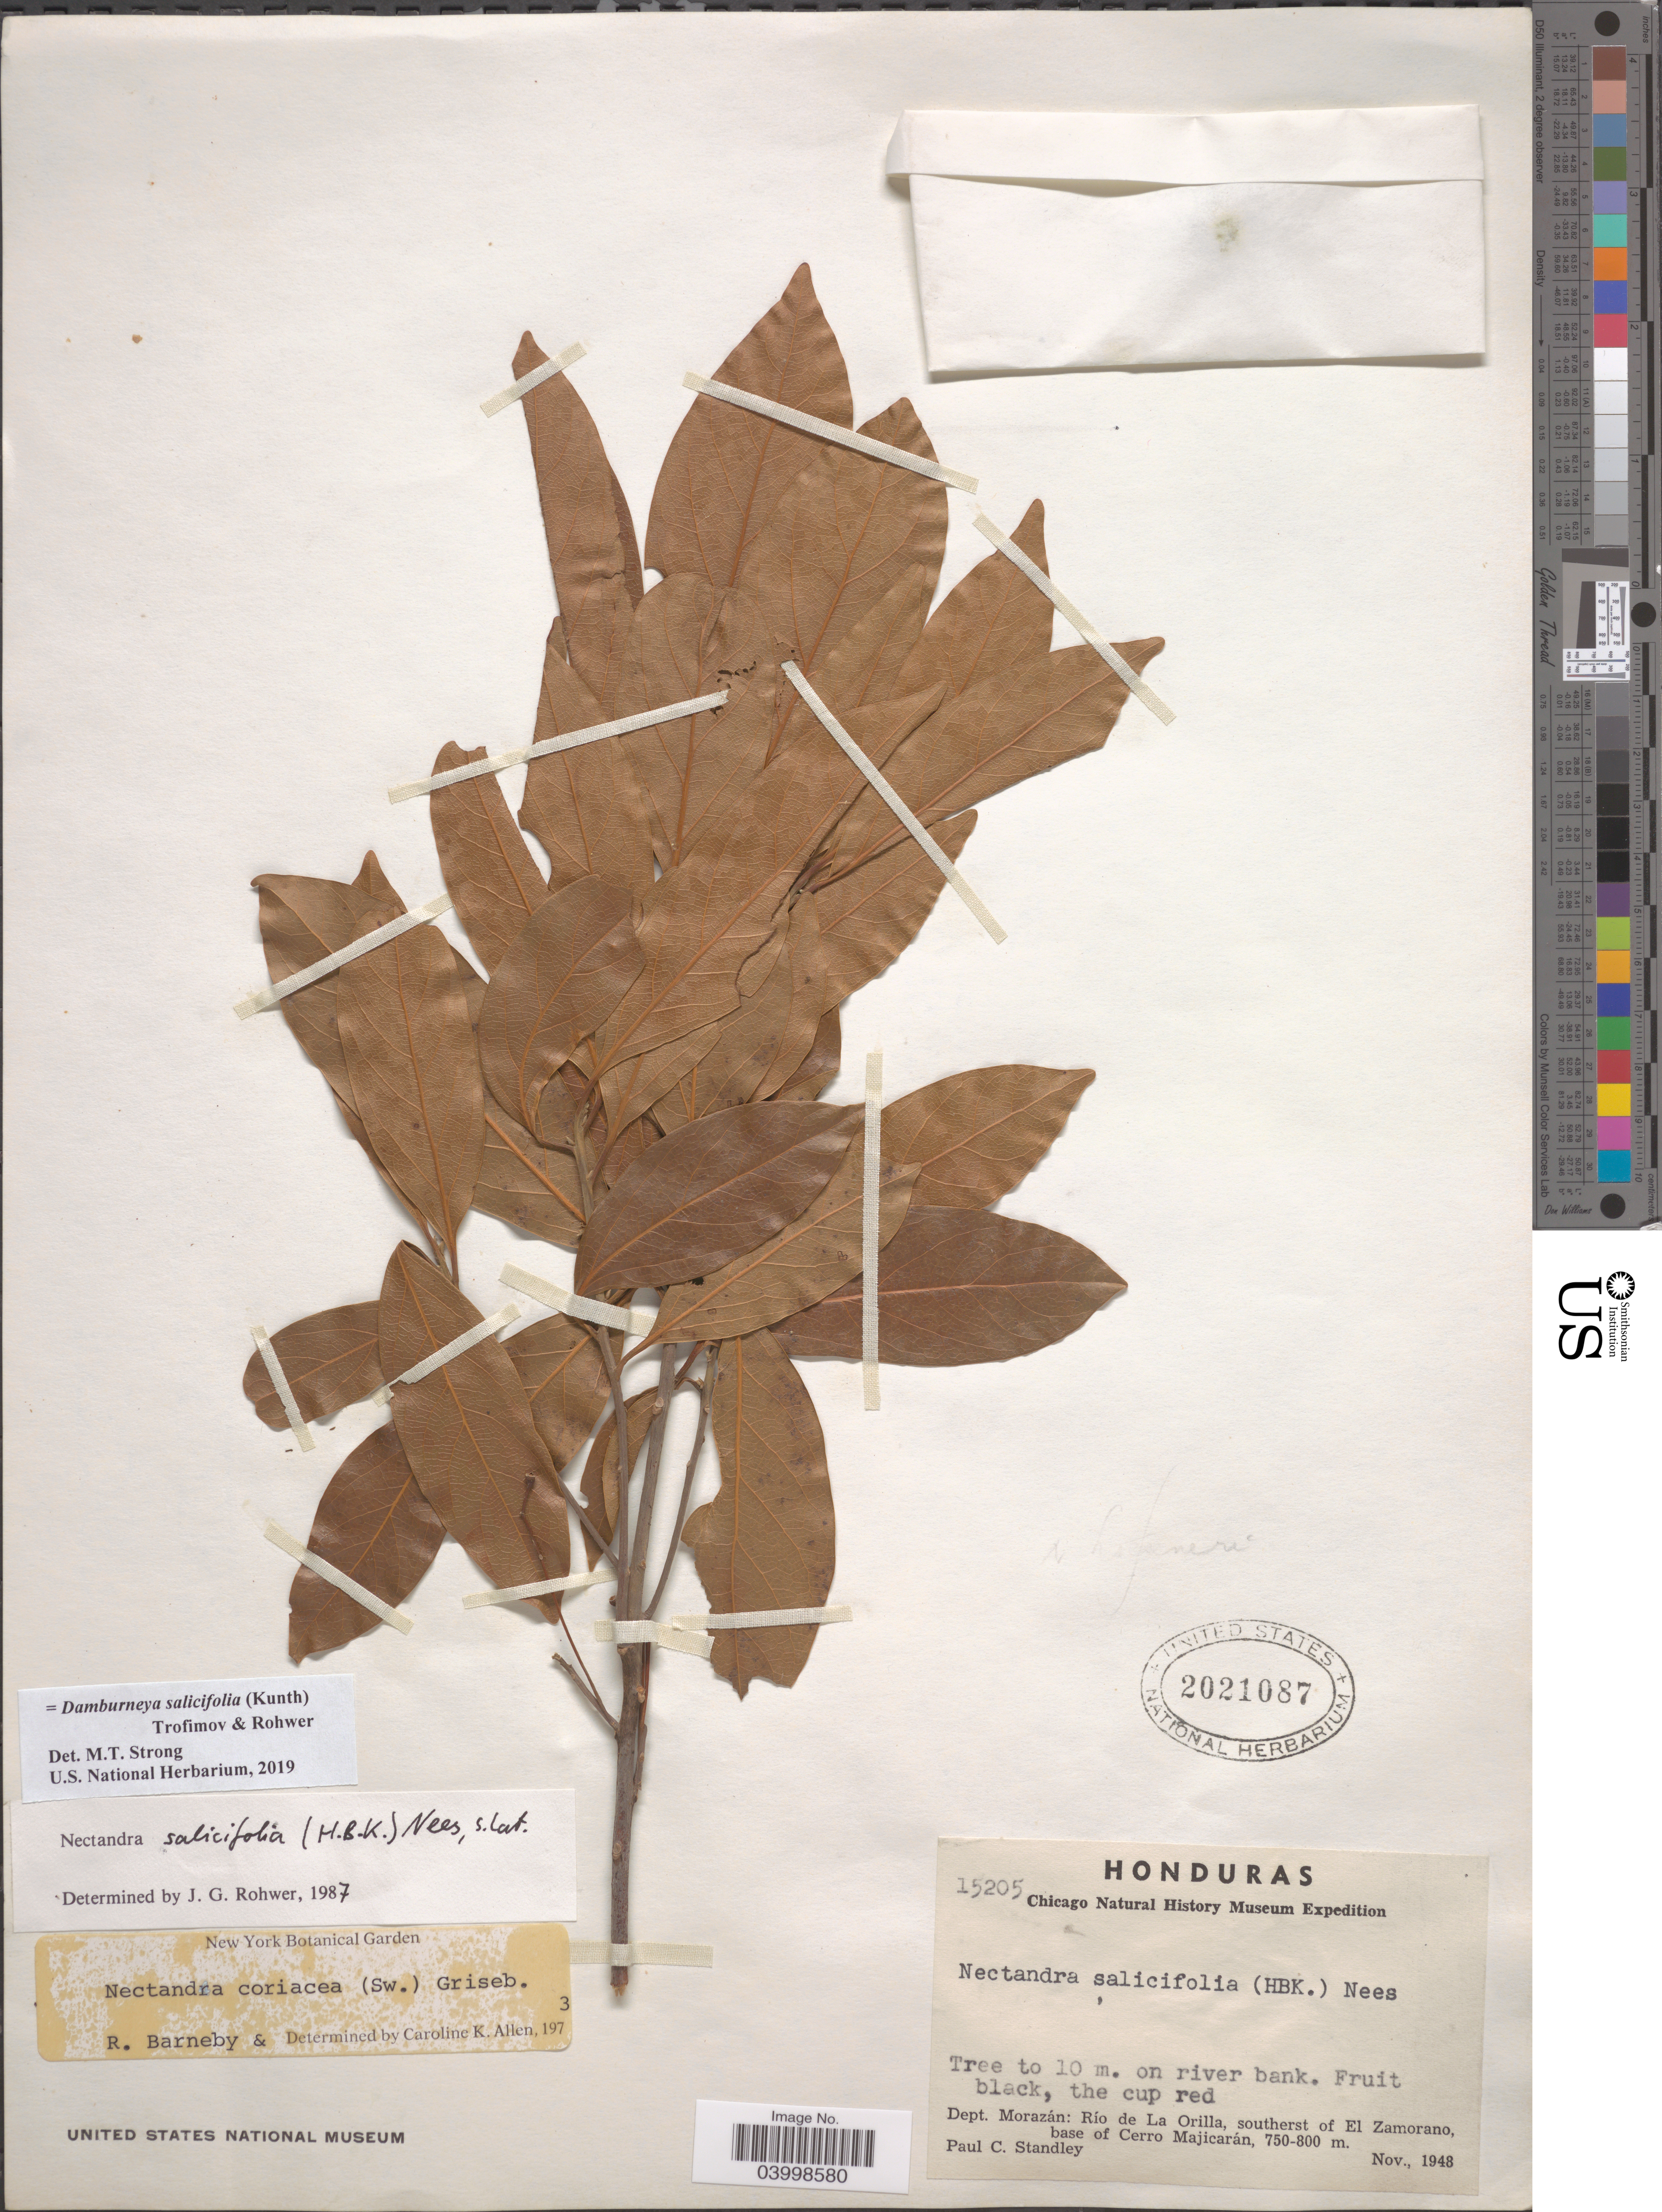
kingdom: Plantae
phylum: Tracheophyta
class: Magnoliopsida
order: Laurales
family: Lauraceae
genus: Damburneya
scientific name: Damburneya salicifolia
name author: (Kunth) Trofimov & Rohwer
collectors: P. C. Standley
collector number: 15205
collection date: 1948-11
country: Honduras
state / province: Fco. Morazán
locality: Dept. Morazán: Río de La Orilla, southerst of El Zamorano, base of Cerro Majicarán.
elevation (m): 750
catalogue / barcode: US 2021087